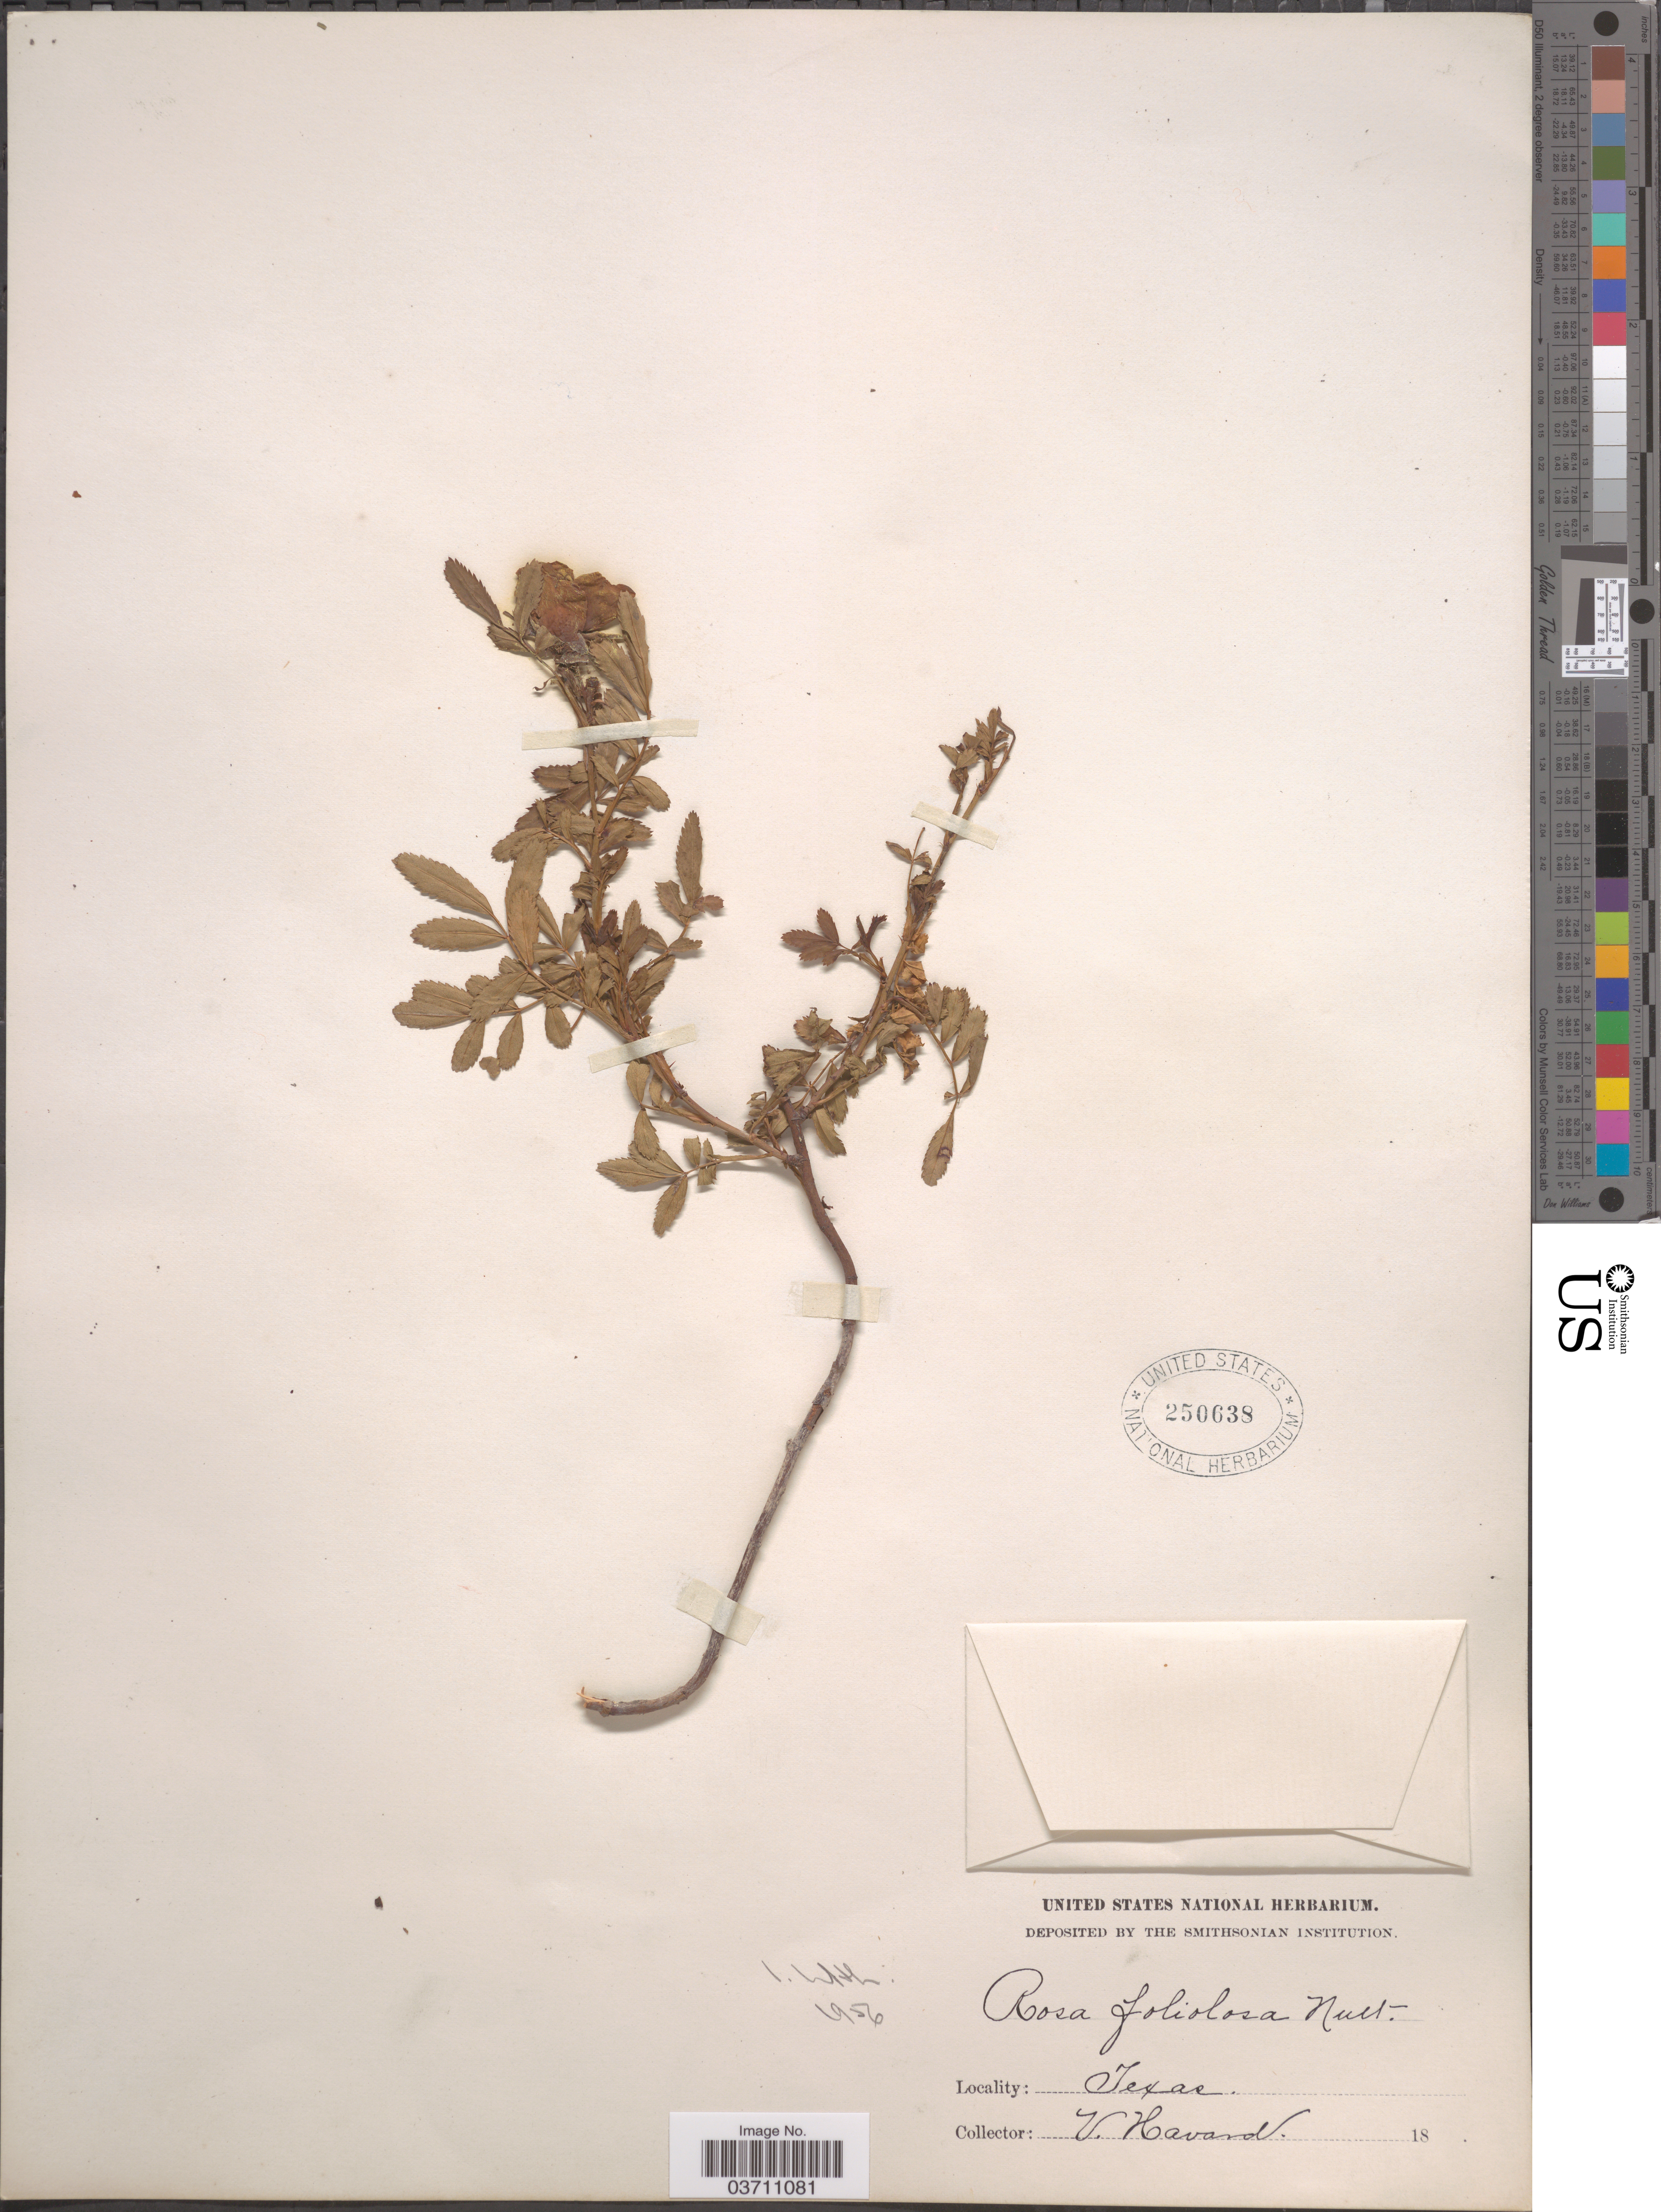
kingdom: Plantae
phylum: Tracheophyta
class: Magnoliopsida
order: Rosales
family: Rosaceae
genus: Rosa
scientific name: Rosa foliolosa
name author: Nutt.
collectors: V. Havard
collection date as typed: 18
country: United States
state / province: Texas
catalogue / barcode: US 250638